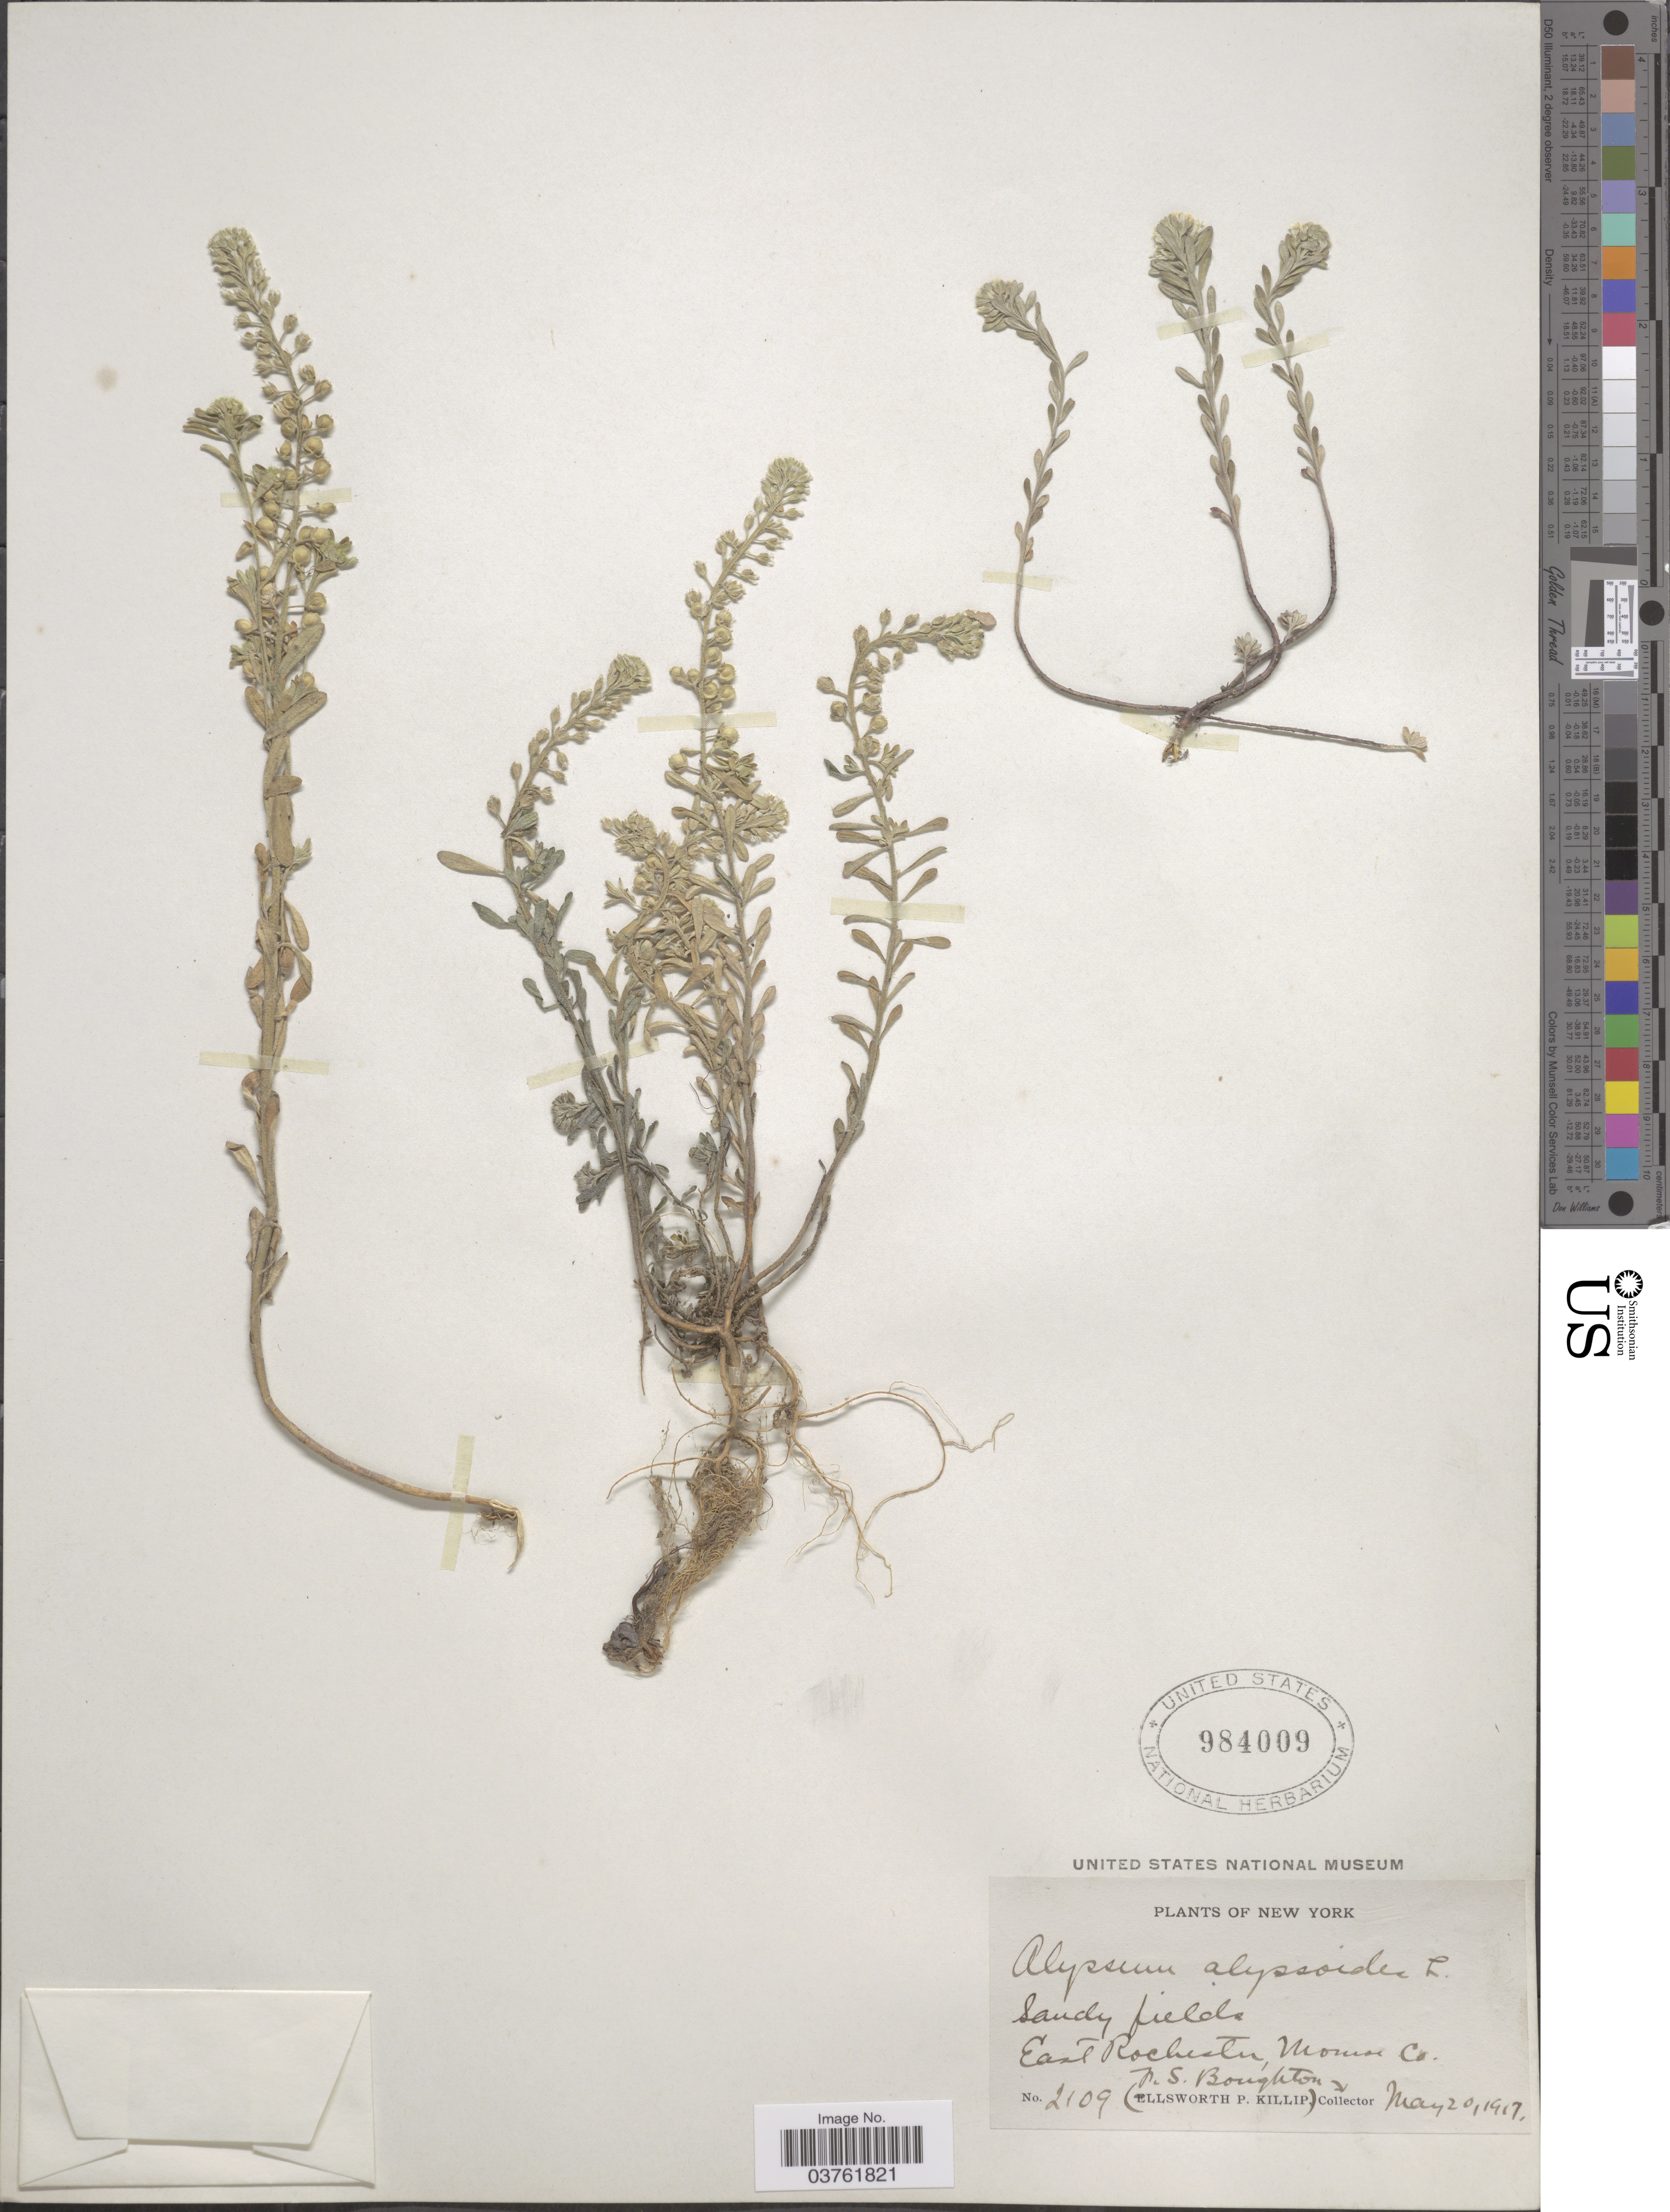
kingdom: Plantae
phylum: Tracheophyta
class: Magnoliopsida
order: Brassicales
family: Brassicaceae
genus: Alyssum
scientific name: Alyssum alyssoides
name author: (L.) L.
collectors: F. S. Boughton & E. P. Killip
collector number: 2109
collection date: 1917-05-20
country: United States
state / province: New York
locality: East Rochester, Monroe County.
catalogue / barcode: US 984009